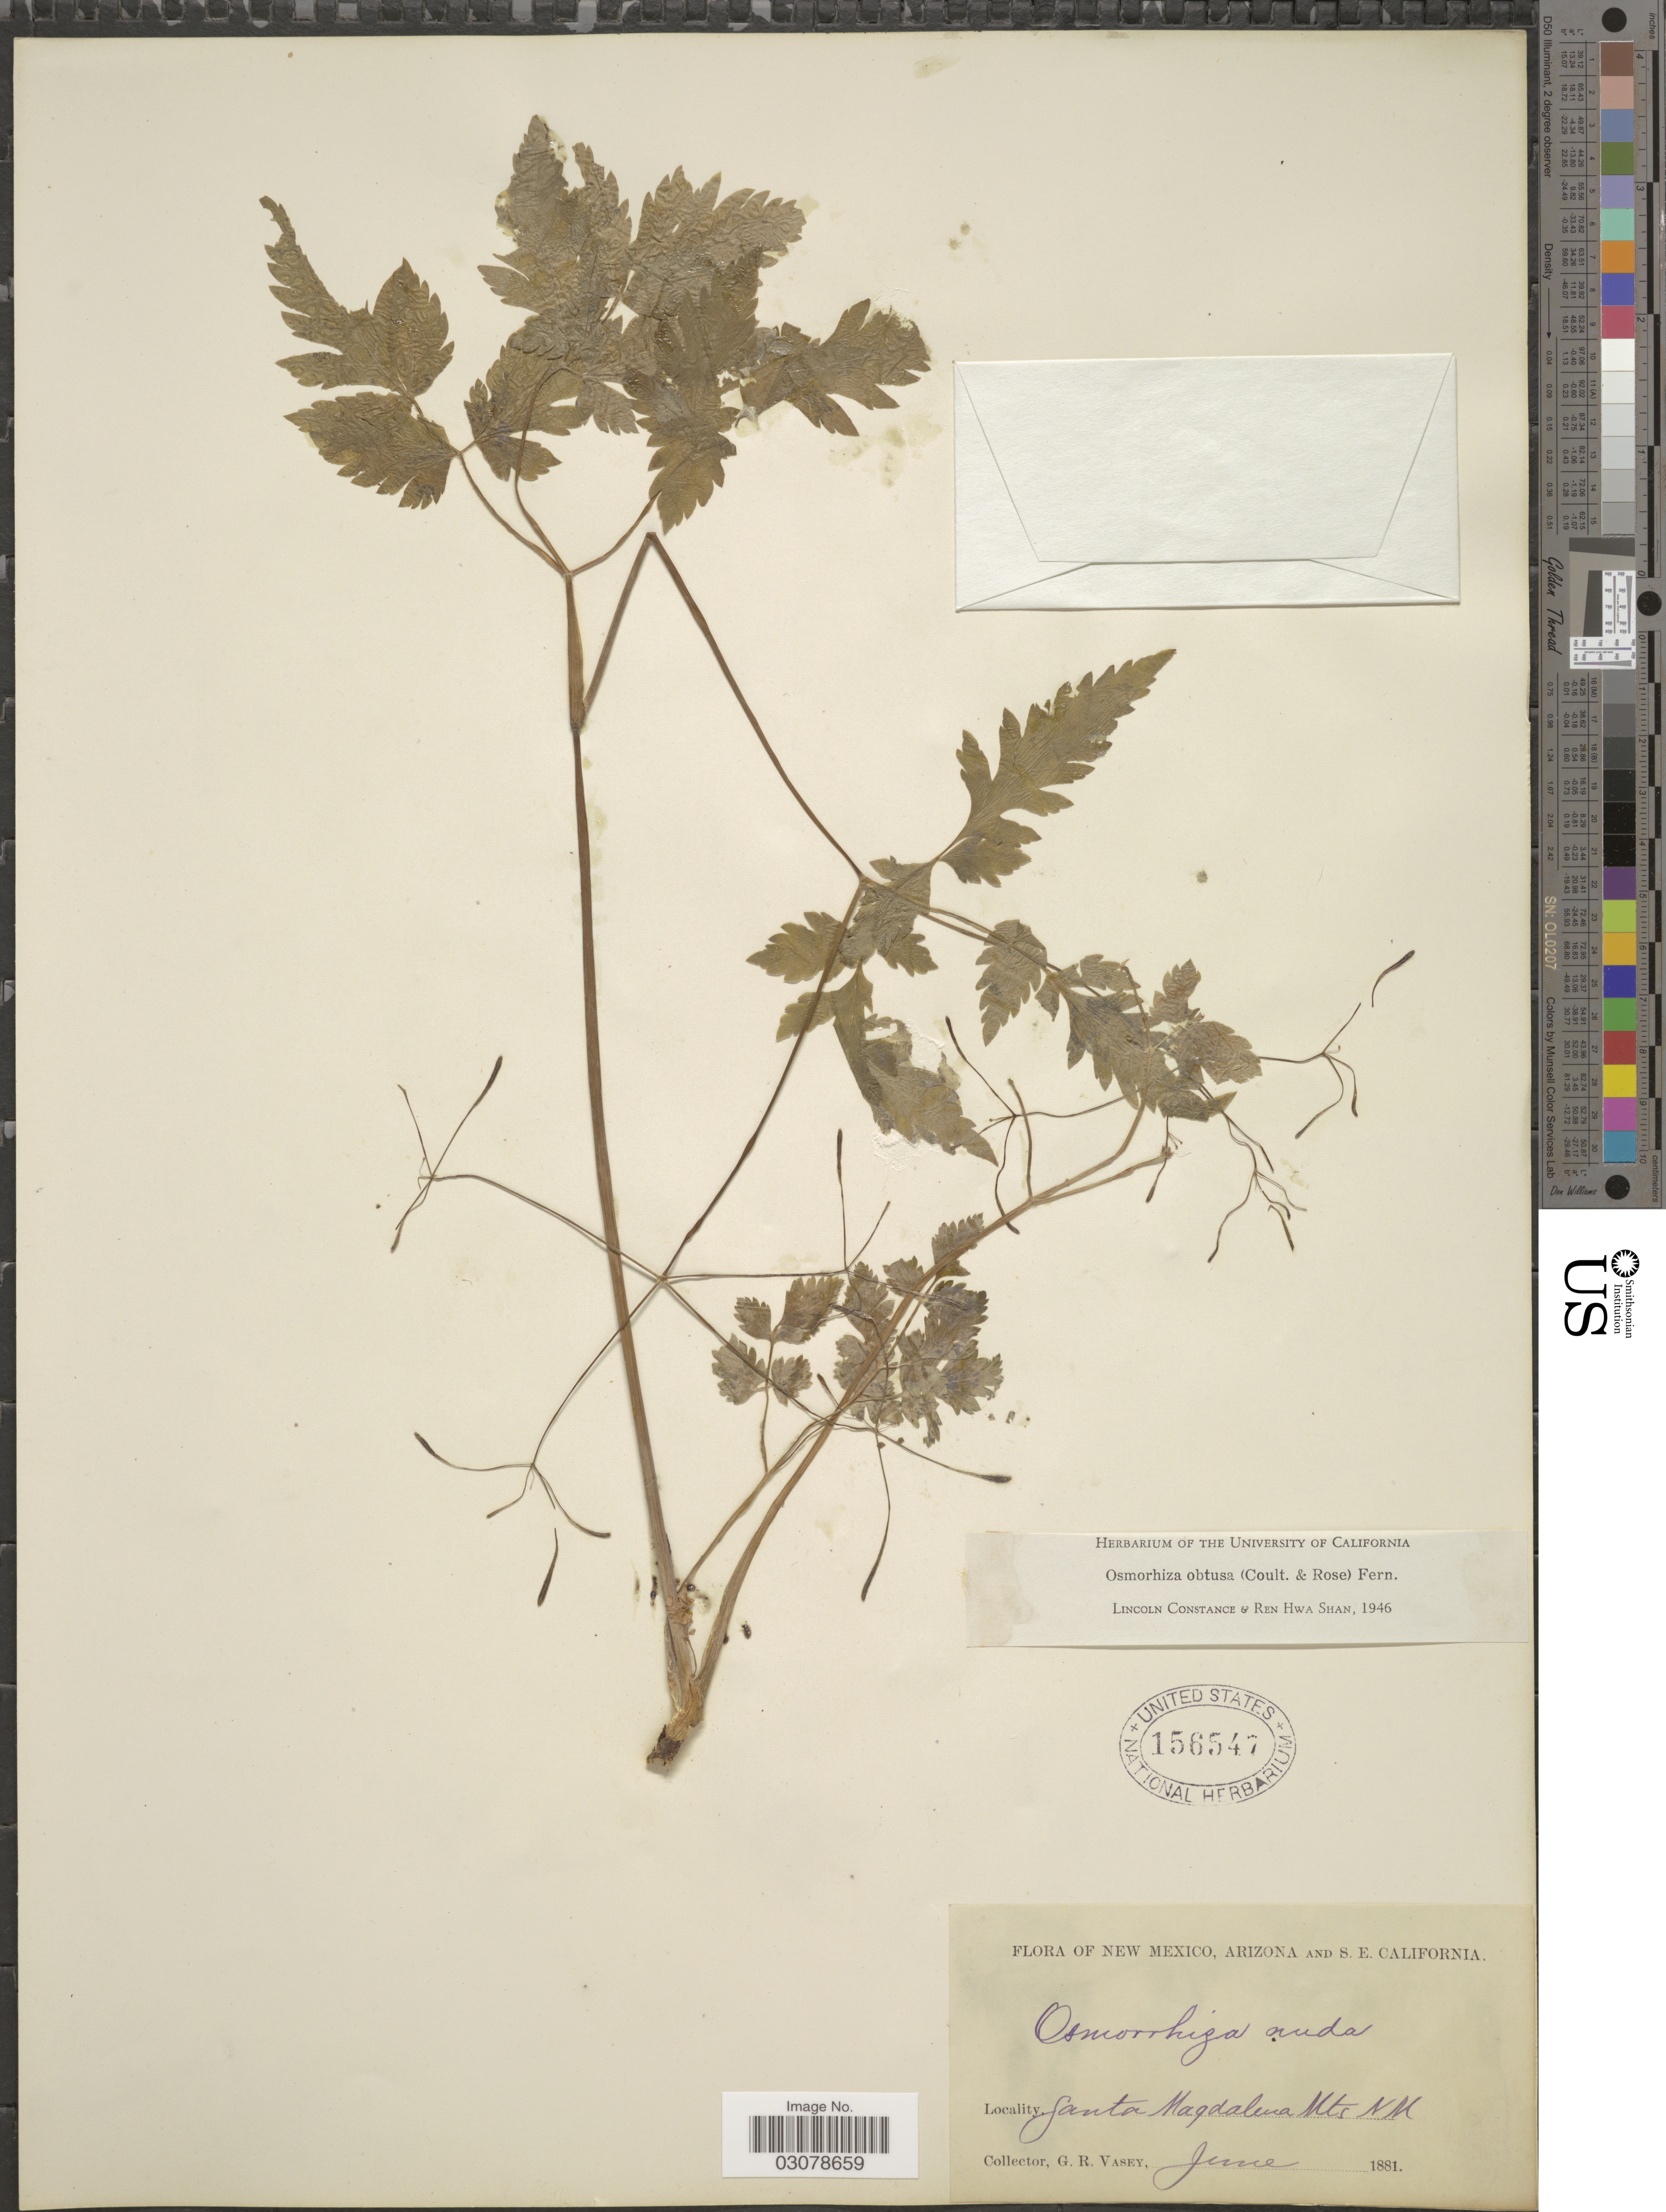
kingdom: Plantae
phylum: Tracheophyta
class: Magnoliopsida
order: Apiales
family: Apiaceae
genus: Osmorhiza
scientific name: Osmorhiza obtusa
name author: (J.M. Coult. & Rose) Fernald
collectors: G. R. Vasey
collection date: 1881-06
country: United States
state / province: New Mexico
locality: Santa Magdalena Mts.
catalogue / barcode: US 156547